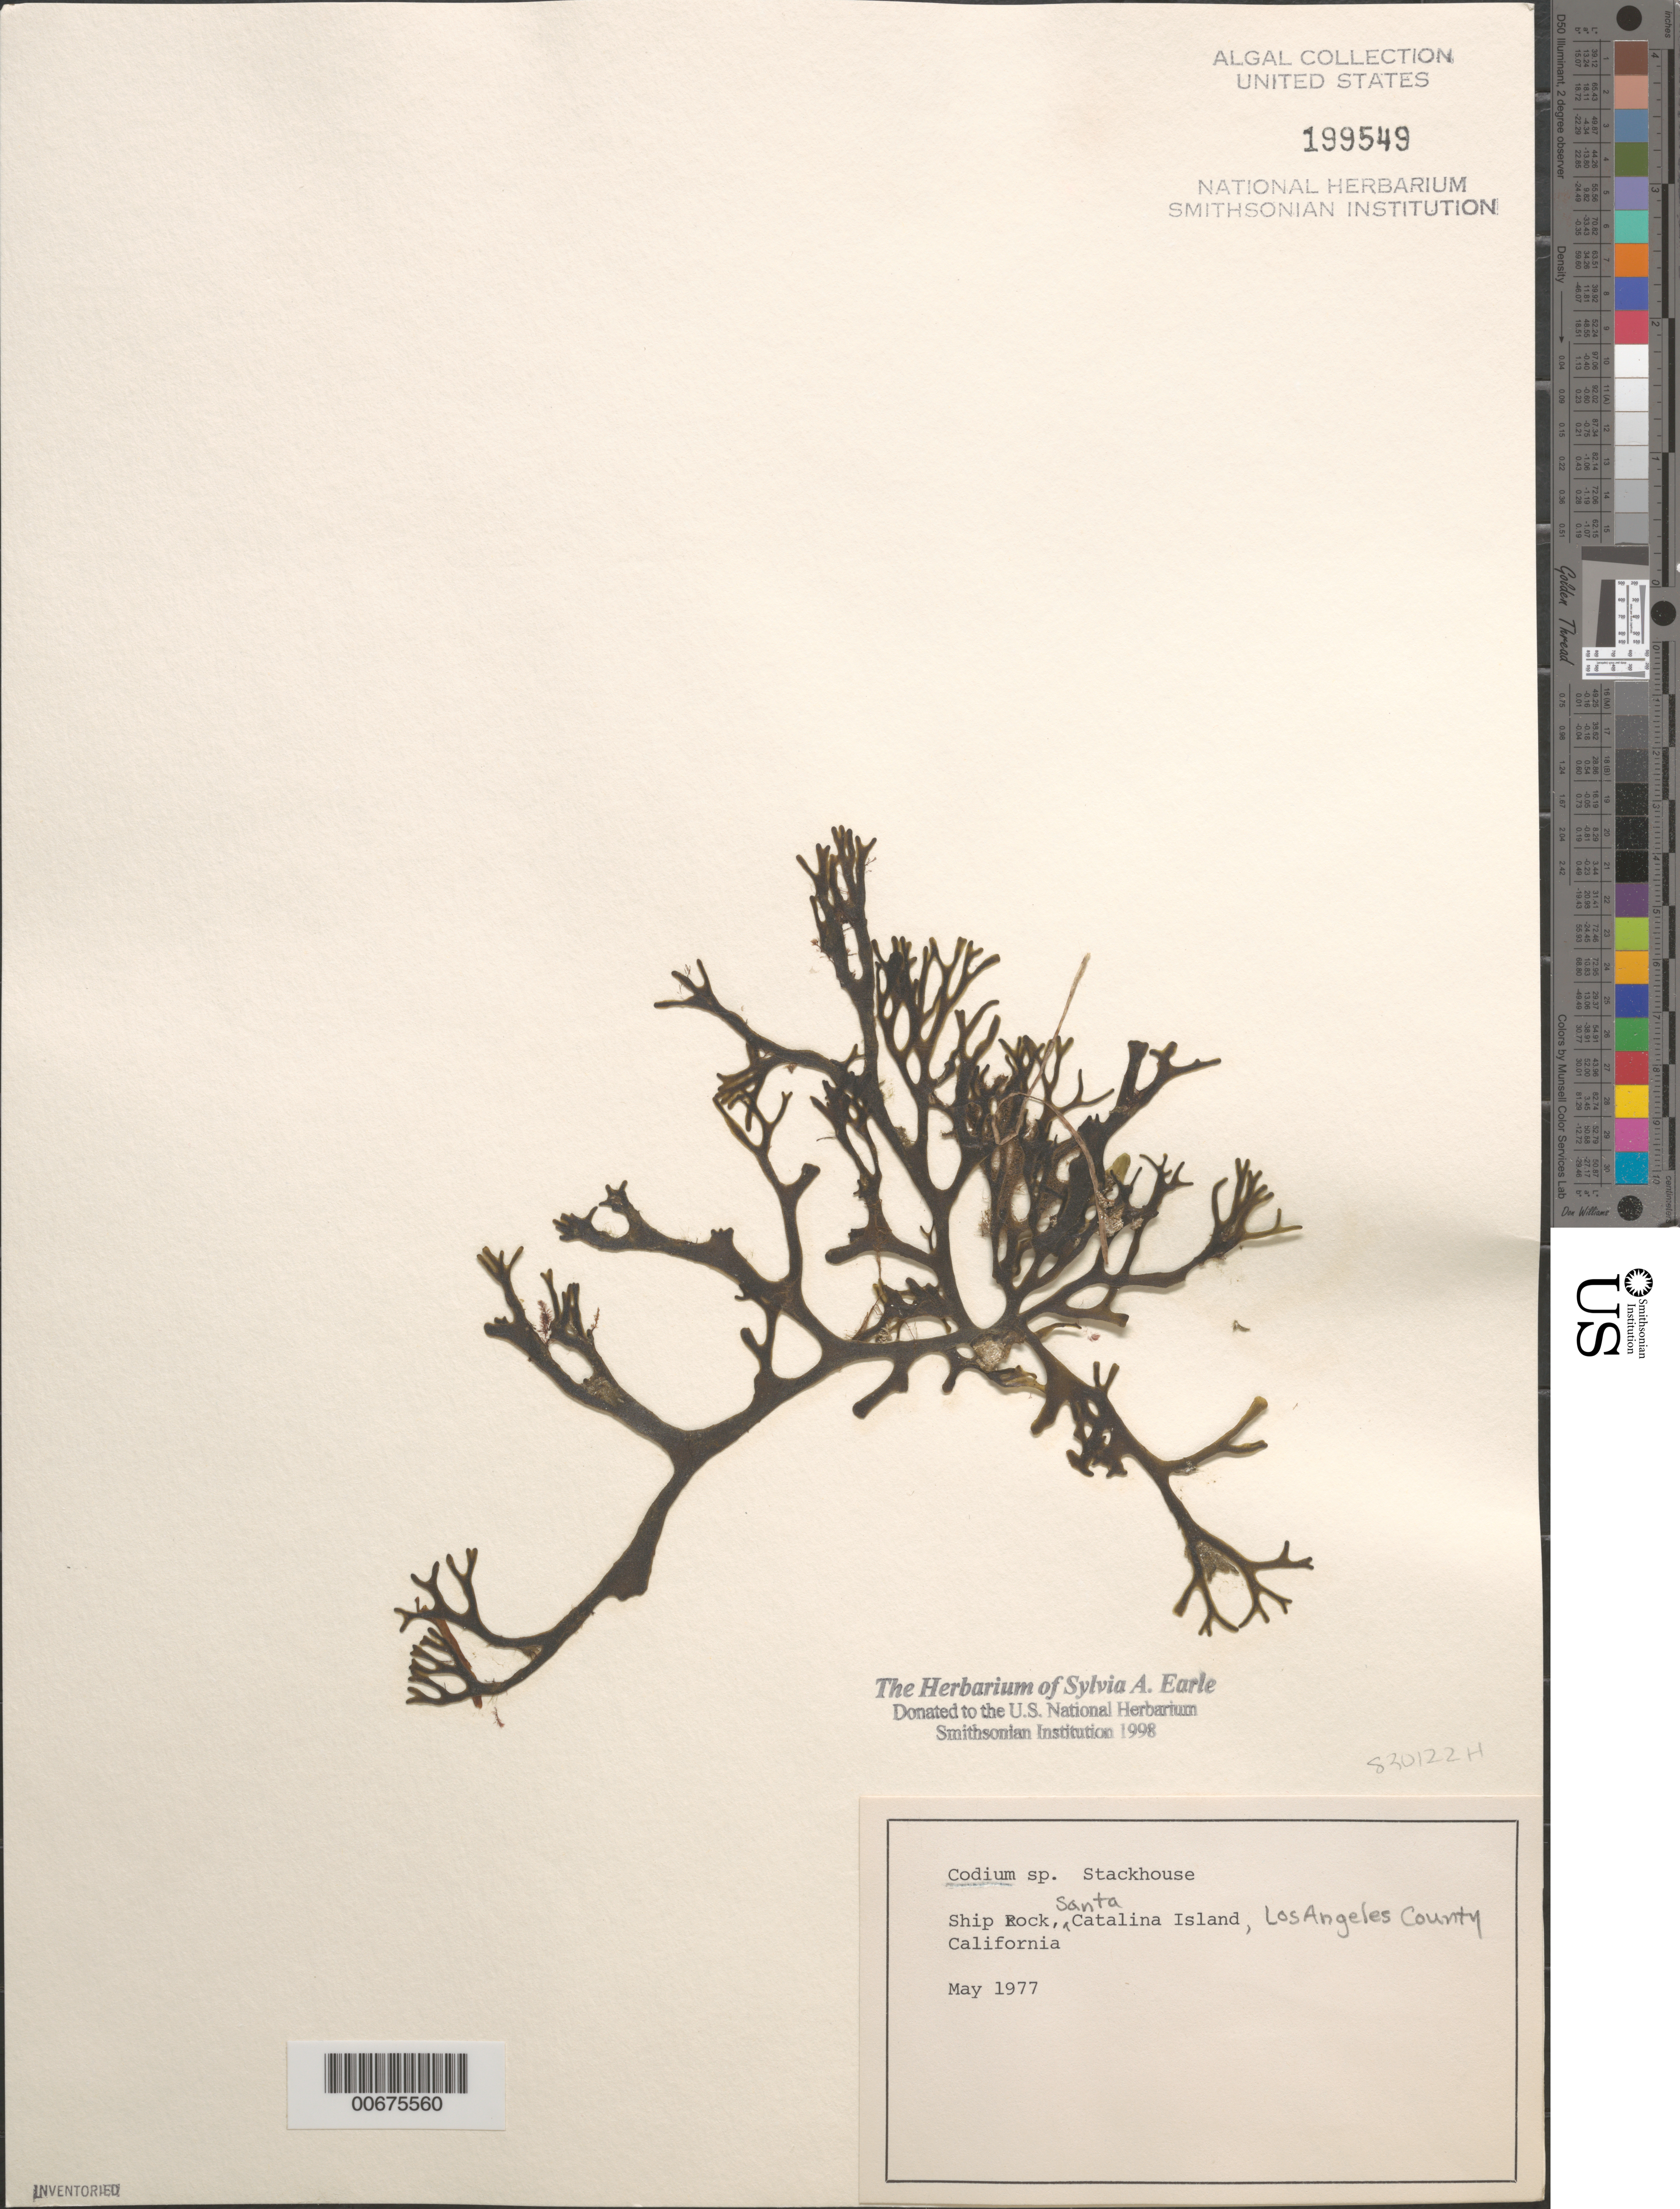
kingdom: Plantae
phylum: Chlorophyta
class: Ulvophyceae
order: Bryopsidales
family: Codiaceae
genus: Codium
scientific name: Codium sp.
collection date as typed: May 1977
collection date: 1977-05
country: United States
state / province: California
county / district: Los Angeles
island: Santa Catalina Island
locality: Ship Rock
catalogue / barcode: US 199549